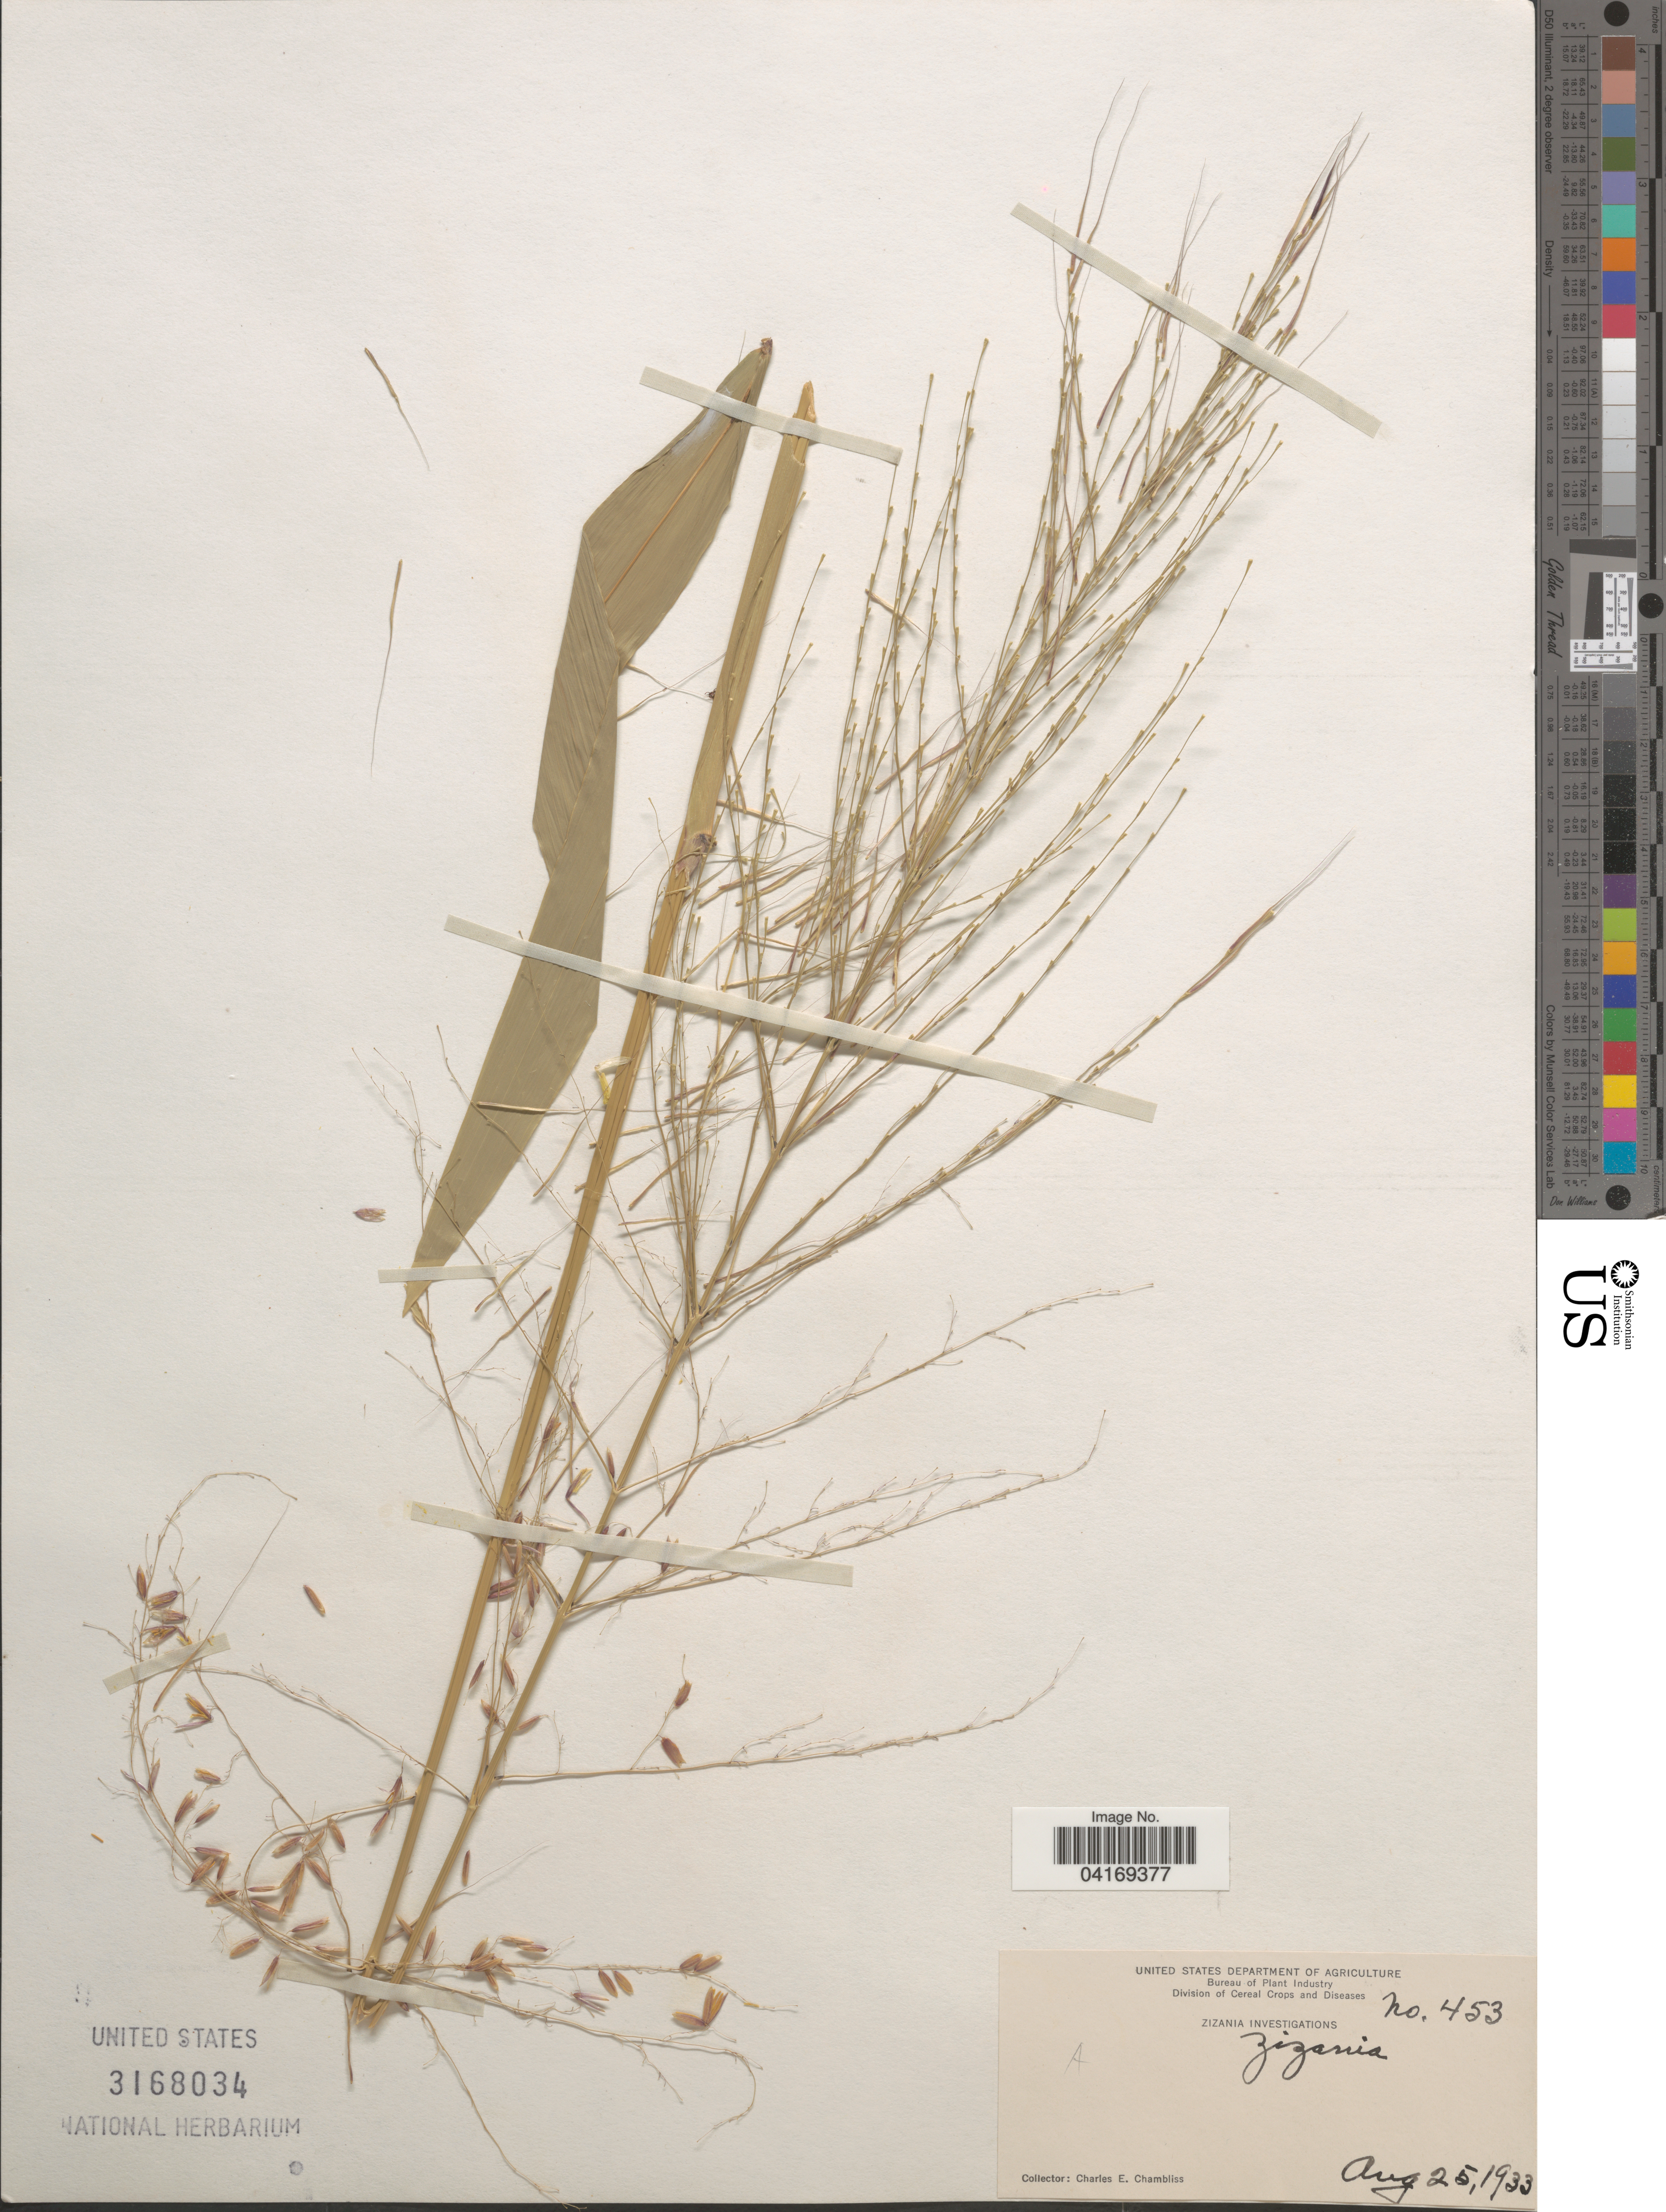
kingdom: Plantae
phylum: Tracheophyta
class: Liliopsida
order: Poales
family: Poaceae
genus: Zizania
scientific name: Zizania sp.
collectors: C. Chambliss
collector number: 453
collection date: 1933-08-25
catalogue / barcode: US 3168034